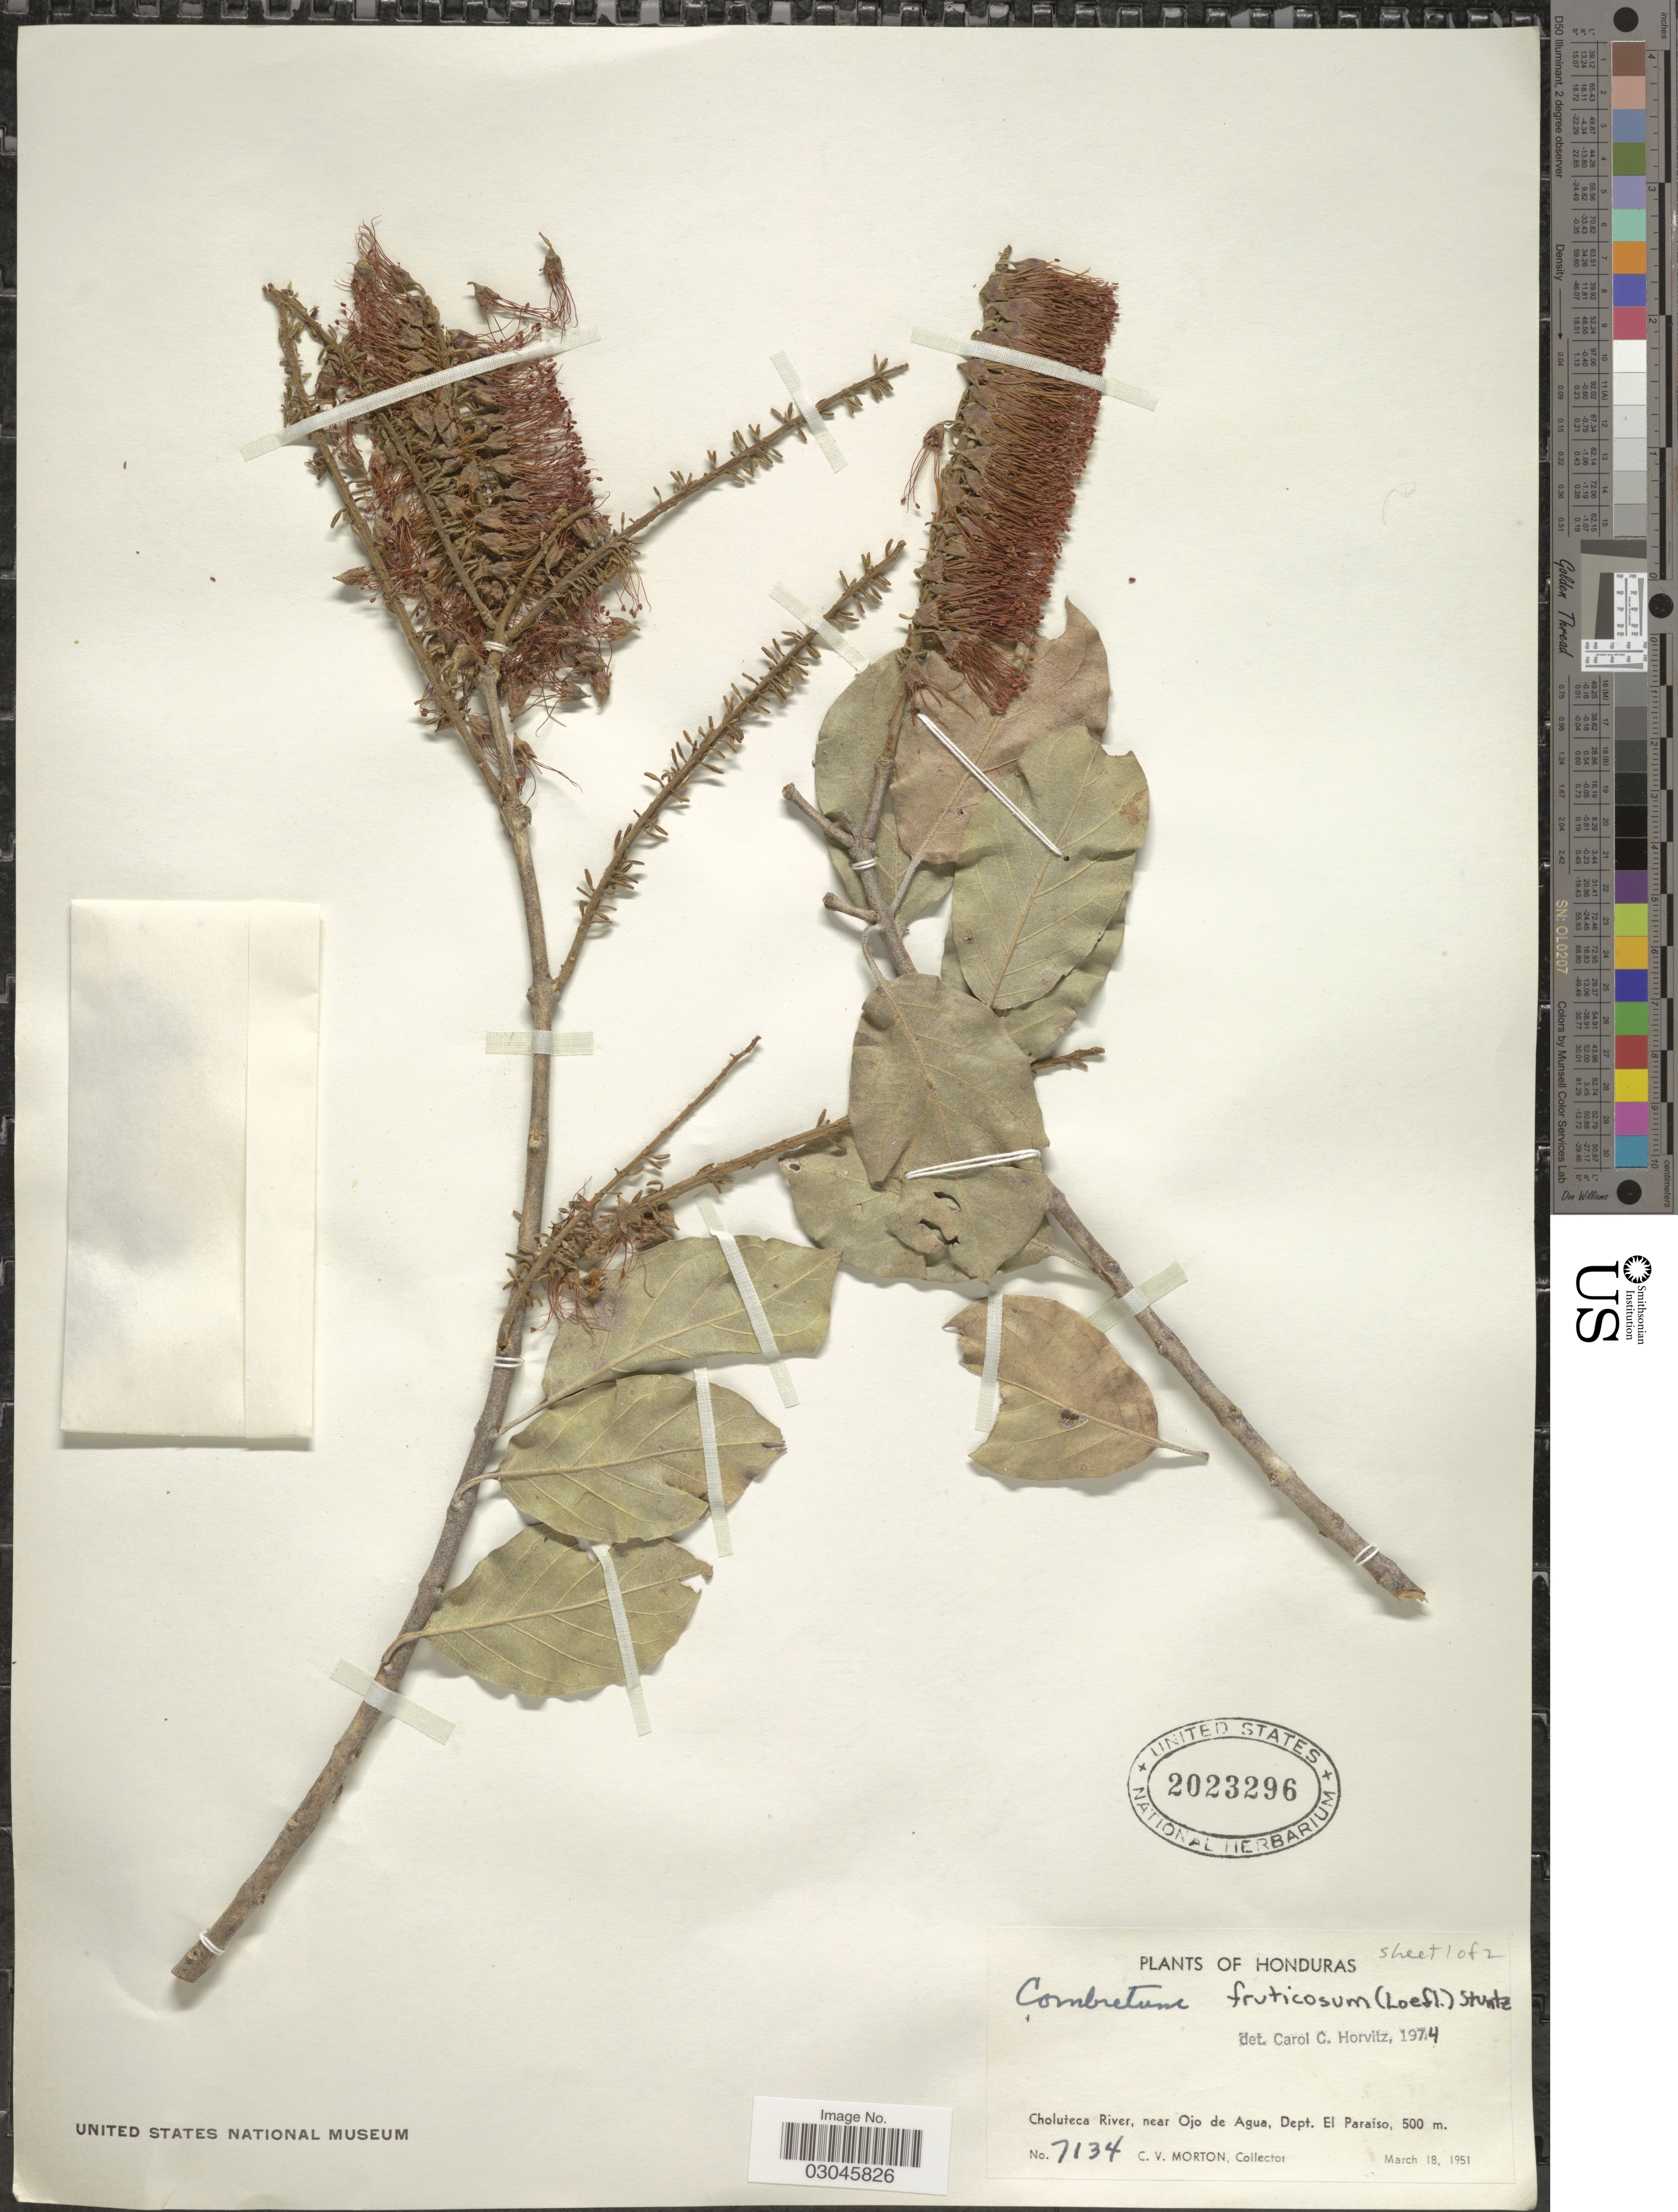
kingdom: Plantae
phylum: Tracheophyta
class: Magnoliopsida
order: Myrtales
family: Combretaceae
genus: Combretum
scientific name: Combretum fruticosum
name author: (Loefl.) Stuntz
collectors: C. V. Morton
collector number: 7134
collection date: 1951-03-18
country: Honduras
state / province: El Paraíso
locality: Choluteca River, near Ojo de Agua, Dept. El Paraíso.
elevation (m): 500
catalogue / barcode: US 2023296